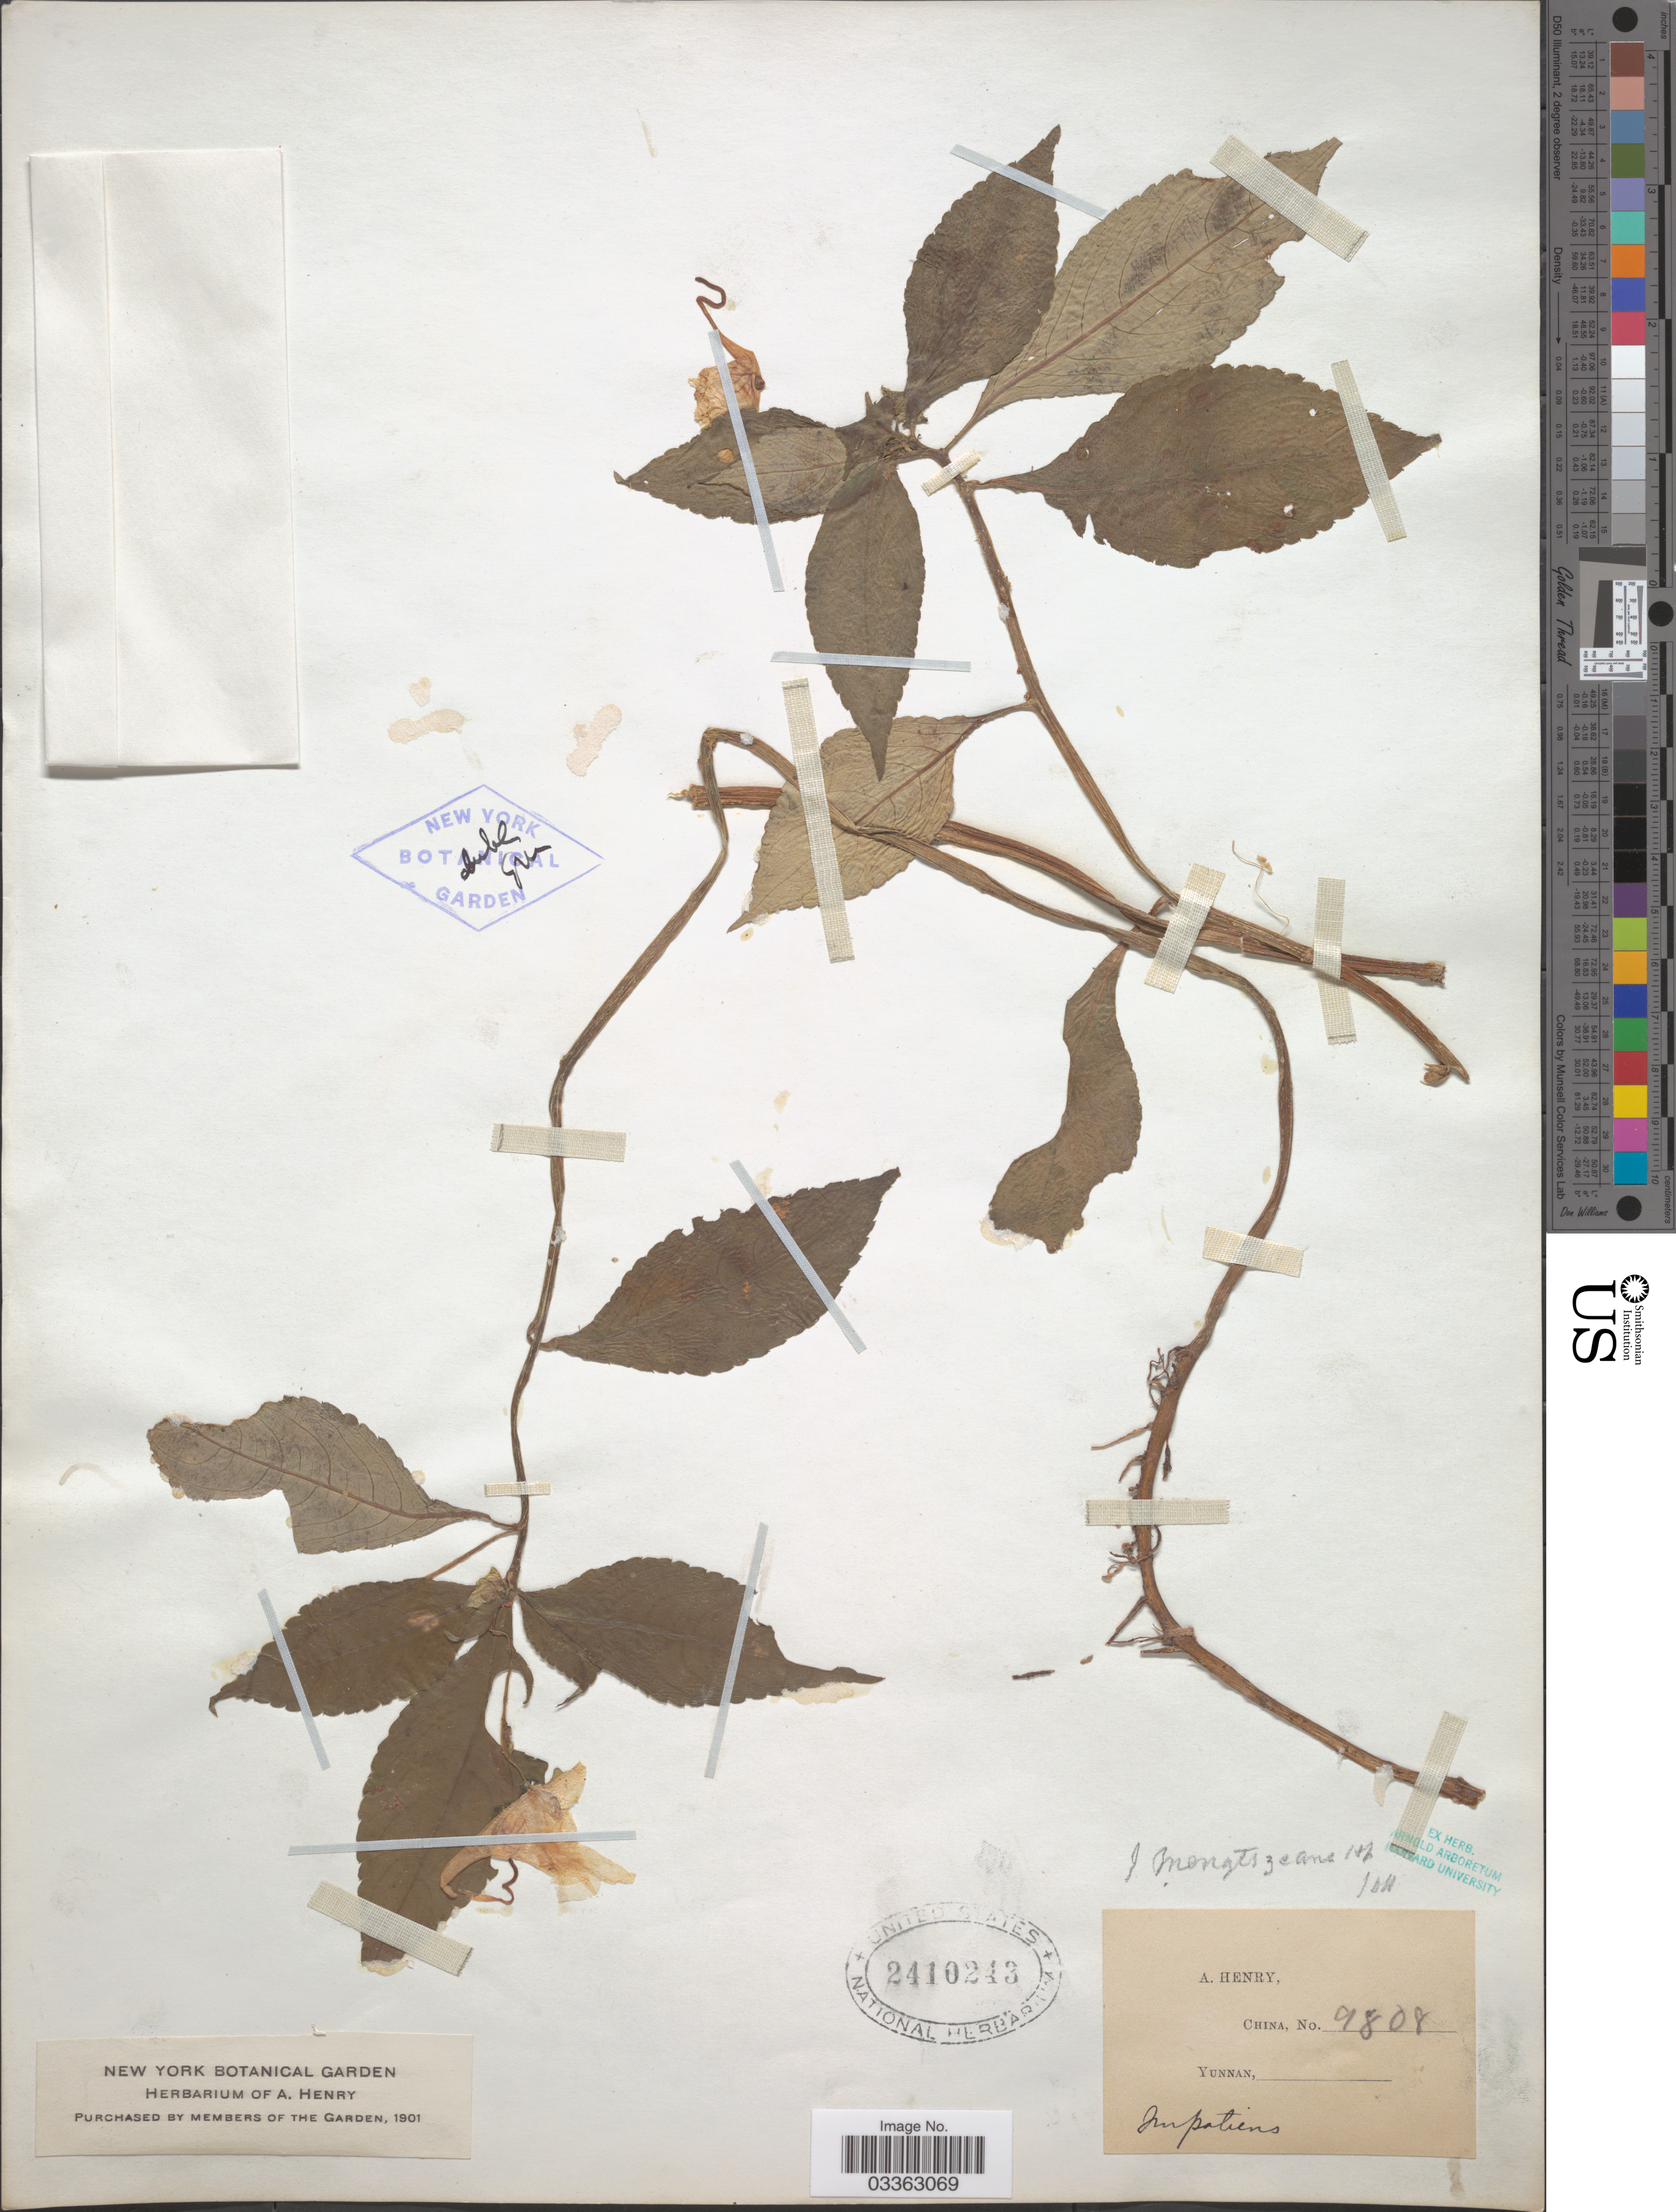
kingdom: Plantae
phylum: Tracheophyta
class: Magnoliopsida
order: Ericales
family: Balsaminaceae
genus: Impatiens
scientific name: Impatiens montalbana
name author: Hook. f.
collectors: A. Henry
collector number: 9808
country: China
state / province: Yunnan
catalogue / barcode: US 2410243